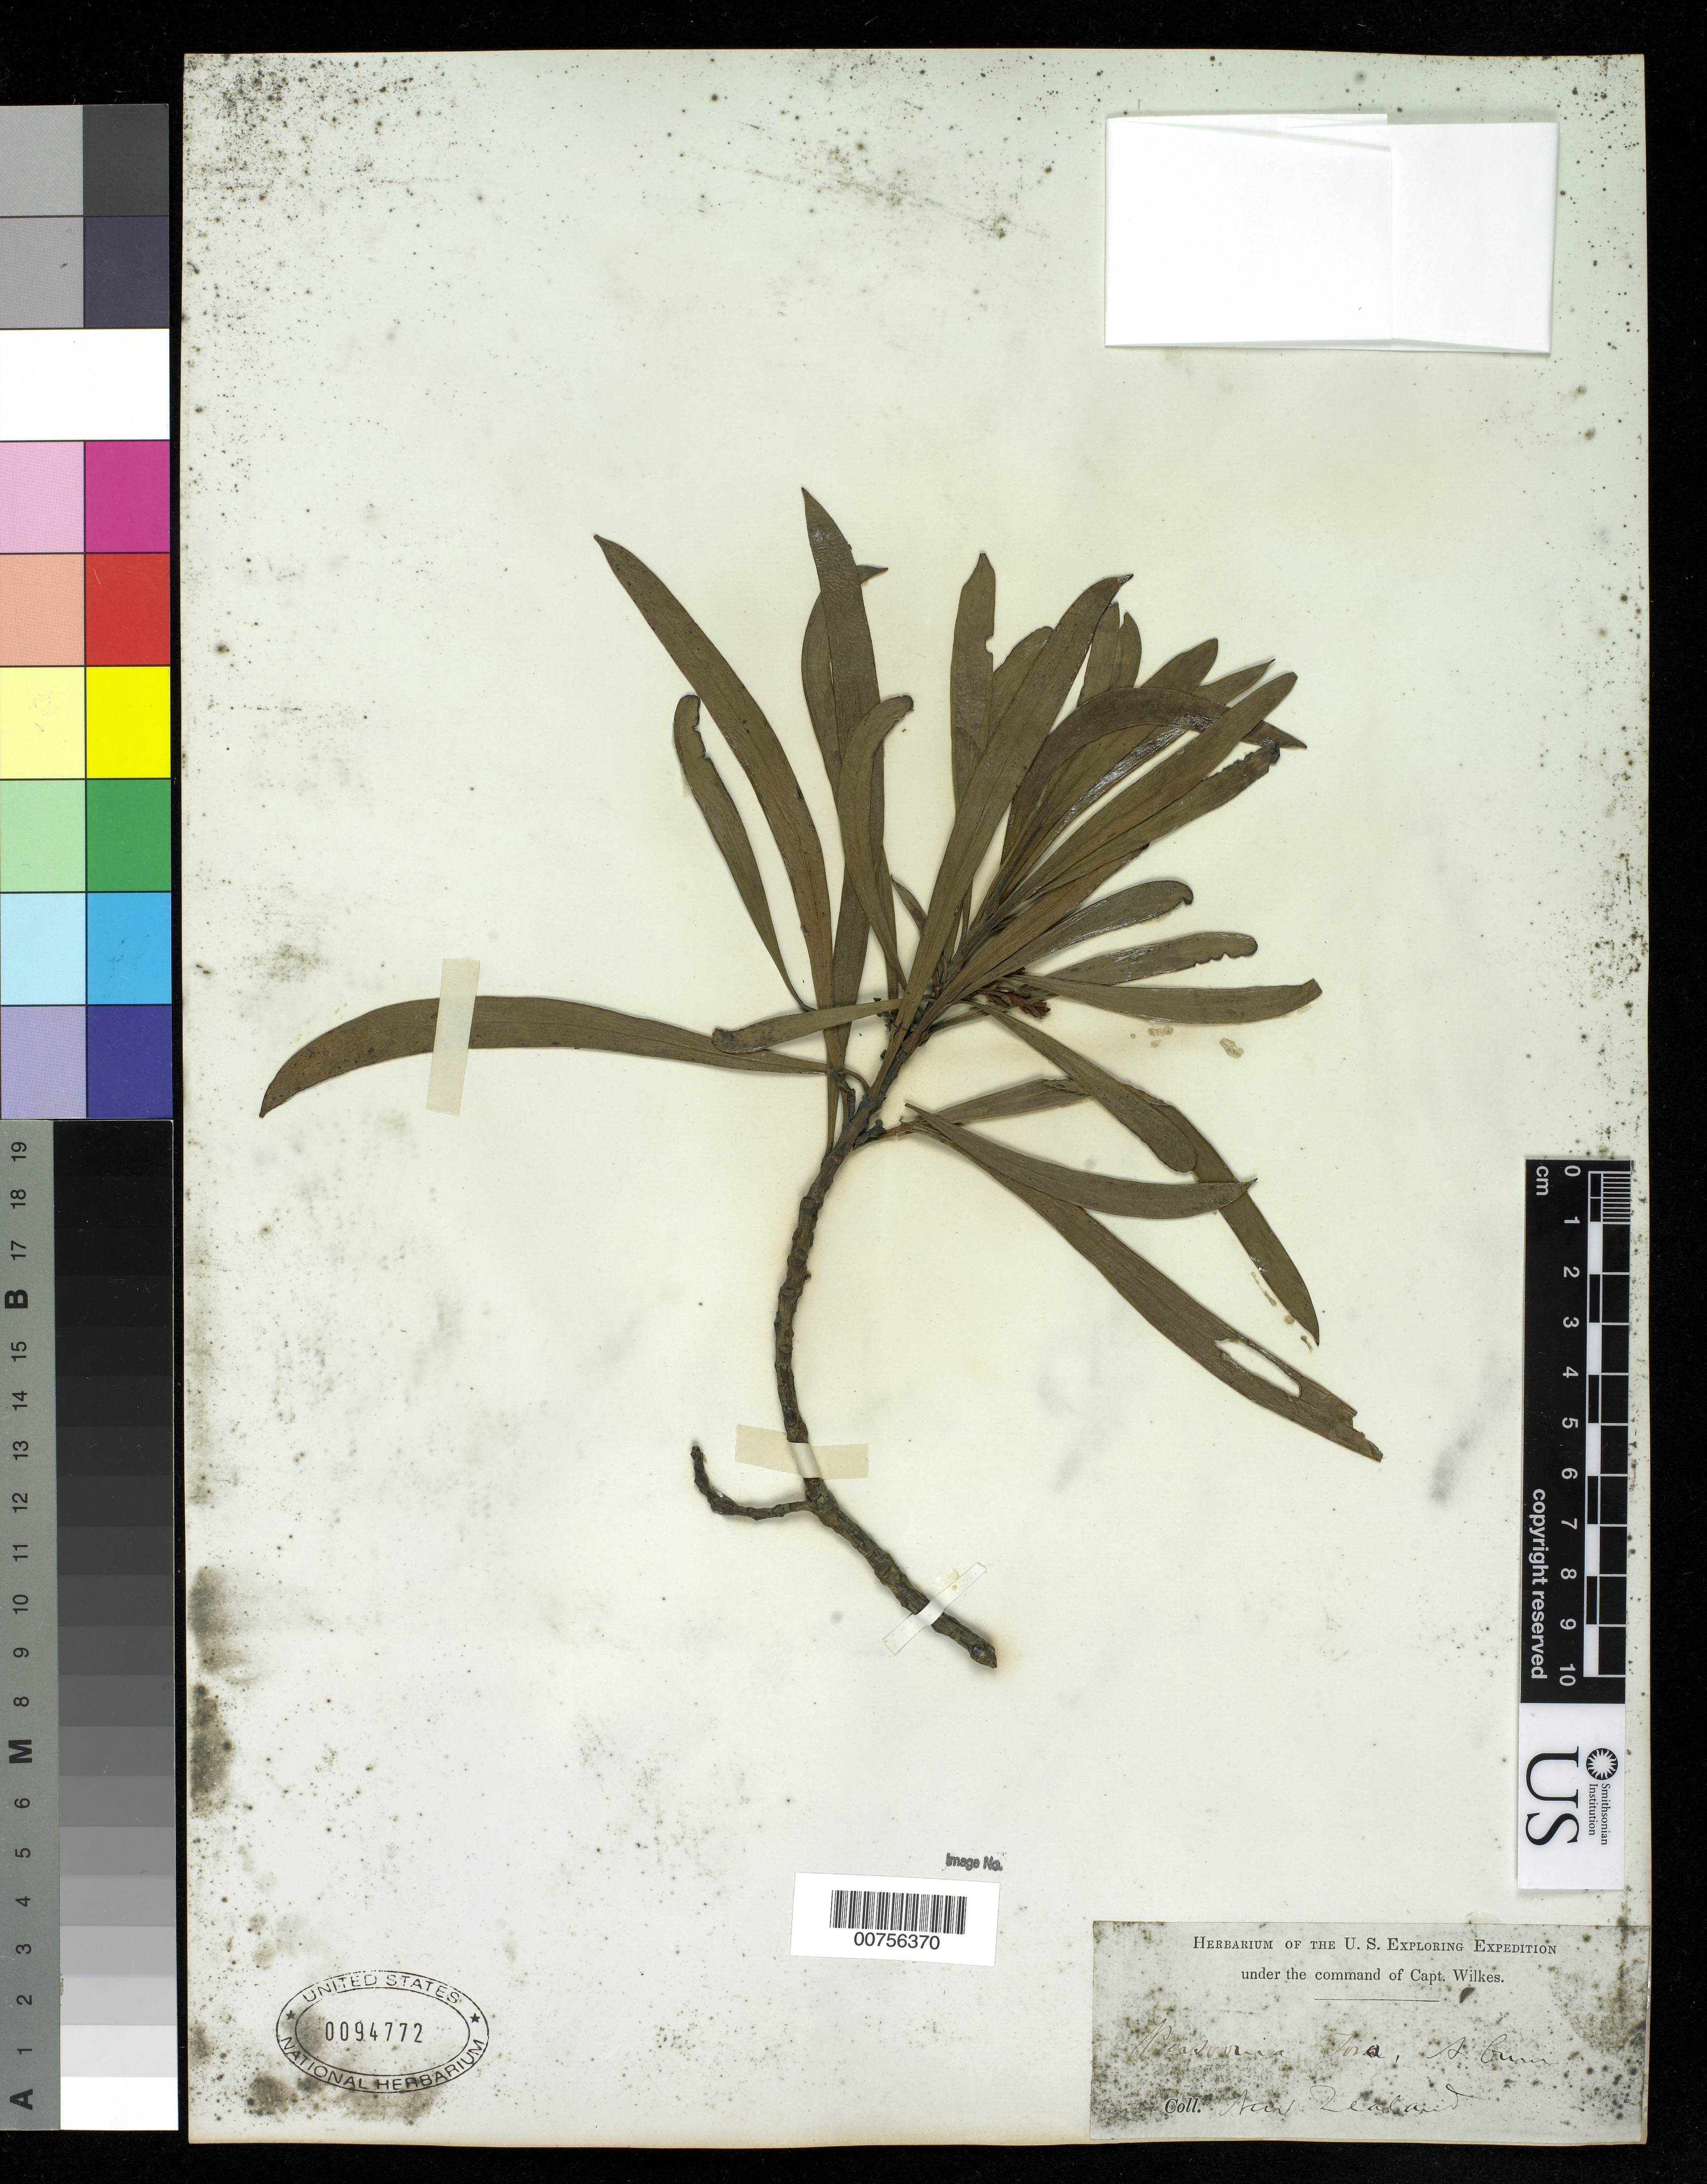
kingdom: Plantae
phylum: Tracheophyta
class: Magnoliopsida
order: Proteales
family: Proteaceae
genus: Toronia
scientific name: Toronia toru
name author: (A. Cunn.) L.A.S. Johnson & B.G. Briggs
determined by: Strong, Mark T., (BOT), Smithsonian Institution - National Museum of Natural History (UNITED STATES)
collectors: Wilkes Explor. Exped.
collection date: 1838/1842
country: New Zealand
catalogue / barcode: US 94772